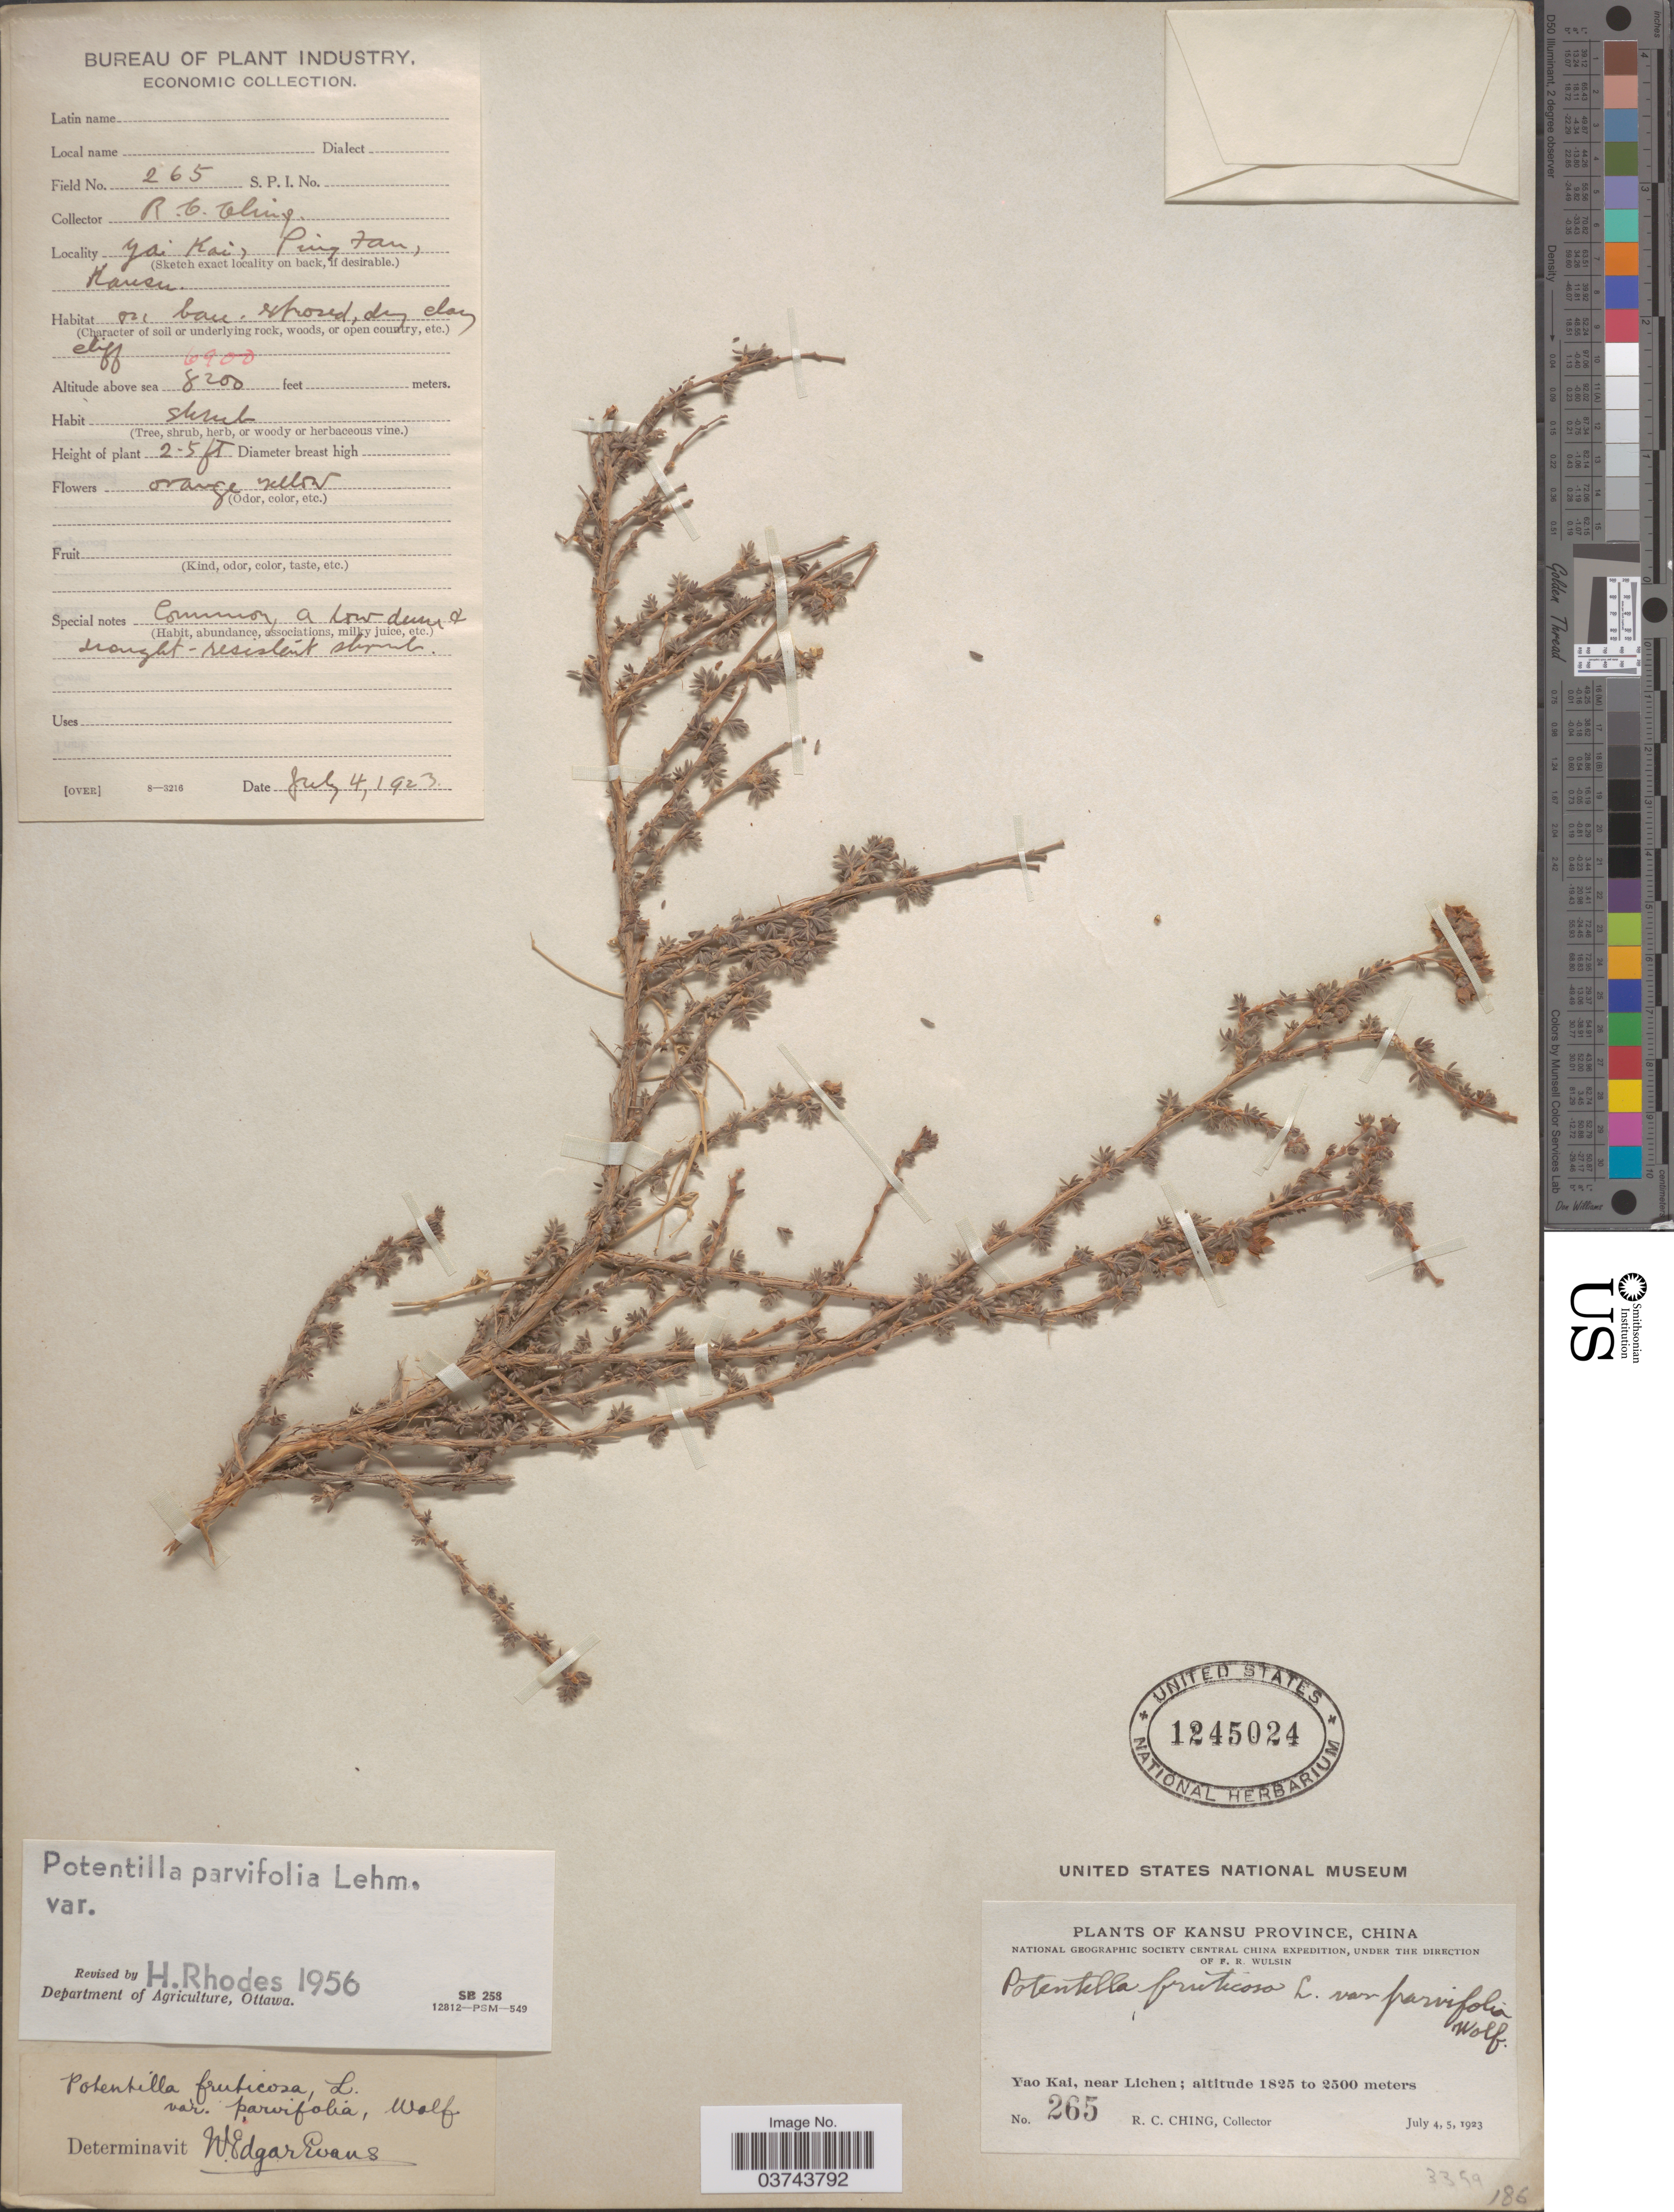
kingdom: Plantae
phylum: Tracheophyta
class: Magnoliopsida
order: Rosales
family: Rosaceae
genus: Dasiphora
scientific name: Dasiphora parvifolia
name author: (Fisch. ex Lehm.) Juz.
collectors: R. C. Ching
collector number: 265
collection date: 1923-07-04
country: China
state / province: Gansu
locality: Kansu Province. Yao Kai, near Lichen. Ping Fan.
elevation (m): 2499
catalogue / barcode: US 1245024